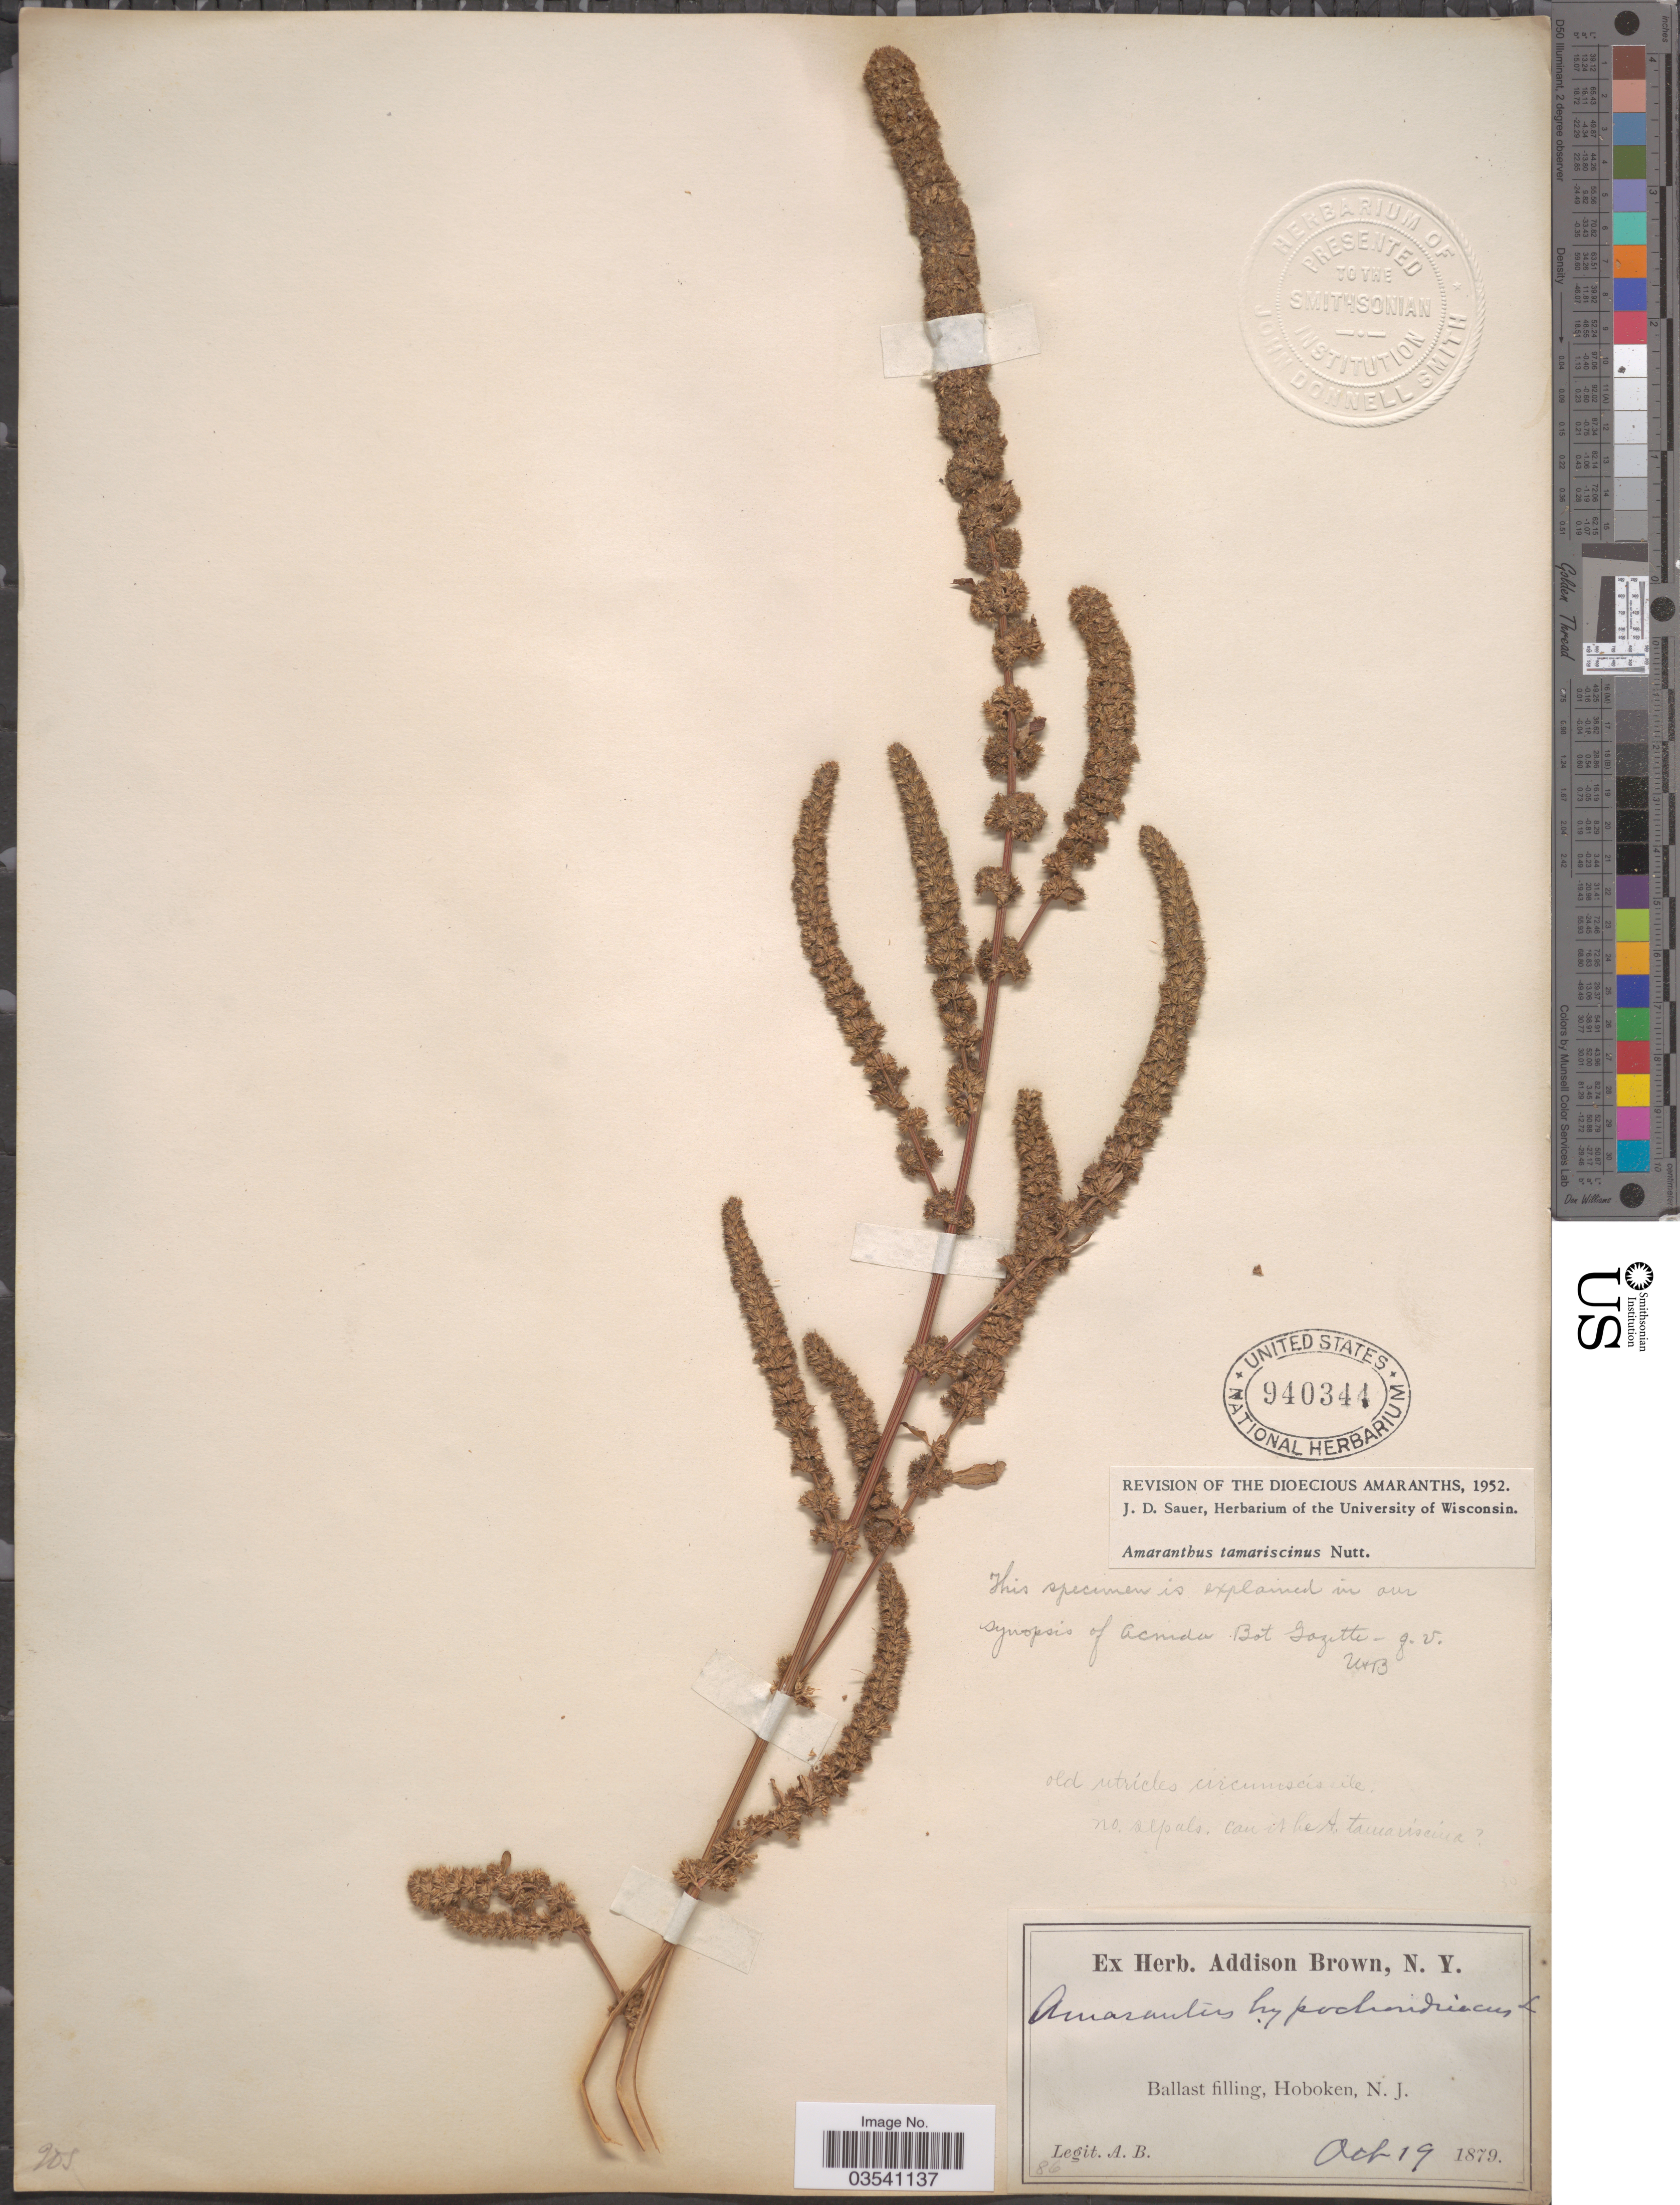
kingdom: Plantae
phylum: Tracheophyta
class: Magnoliopsida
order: Caryophyllales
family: Amaranthaceae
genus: Amaranthus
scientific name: Amaranthus tamariscinus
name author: Nutt.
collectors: A. Brown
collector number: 86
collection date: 1879-10-19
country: United States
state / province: New Jersey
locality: Ballast filling, Hoboken.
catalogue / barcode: US 940344